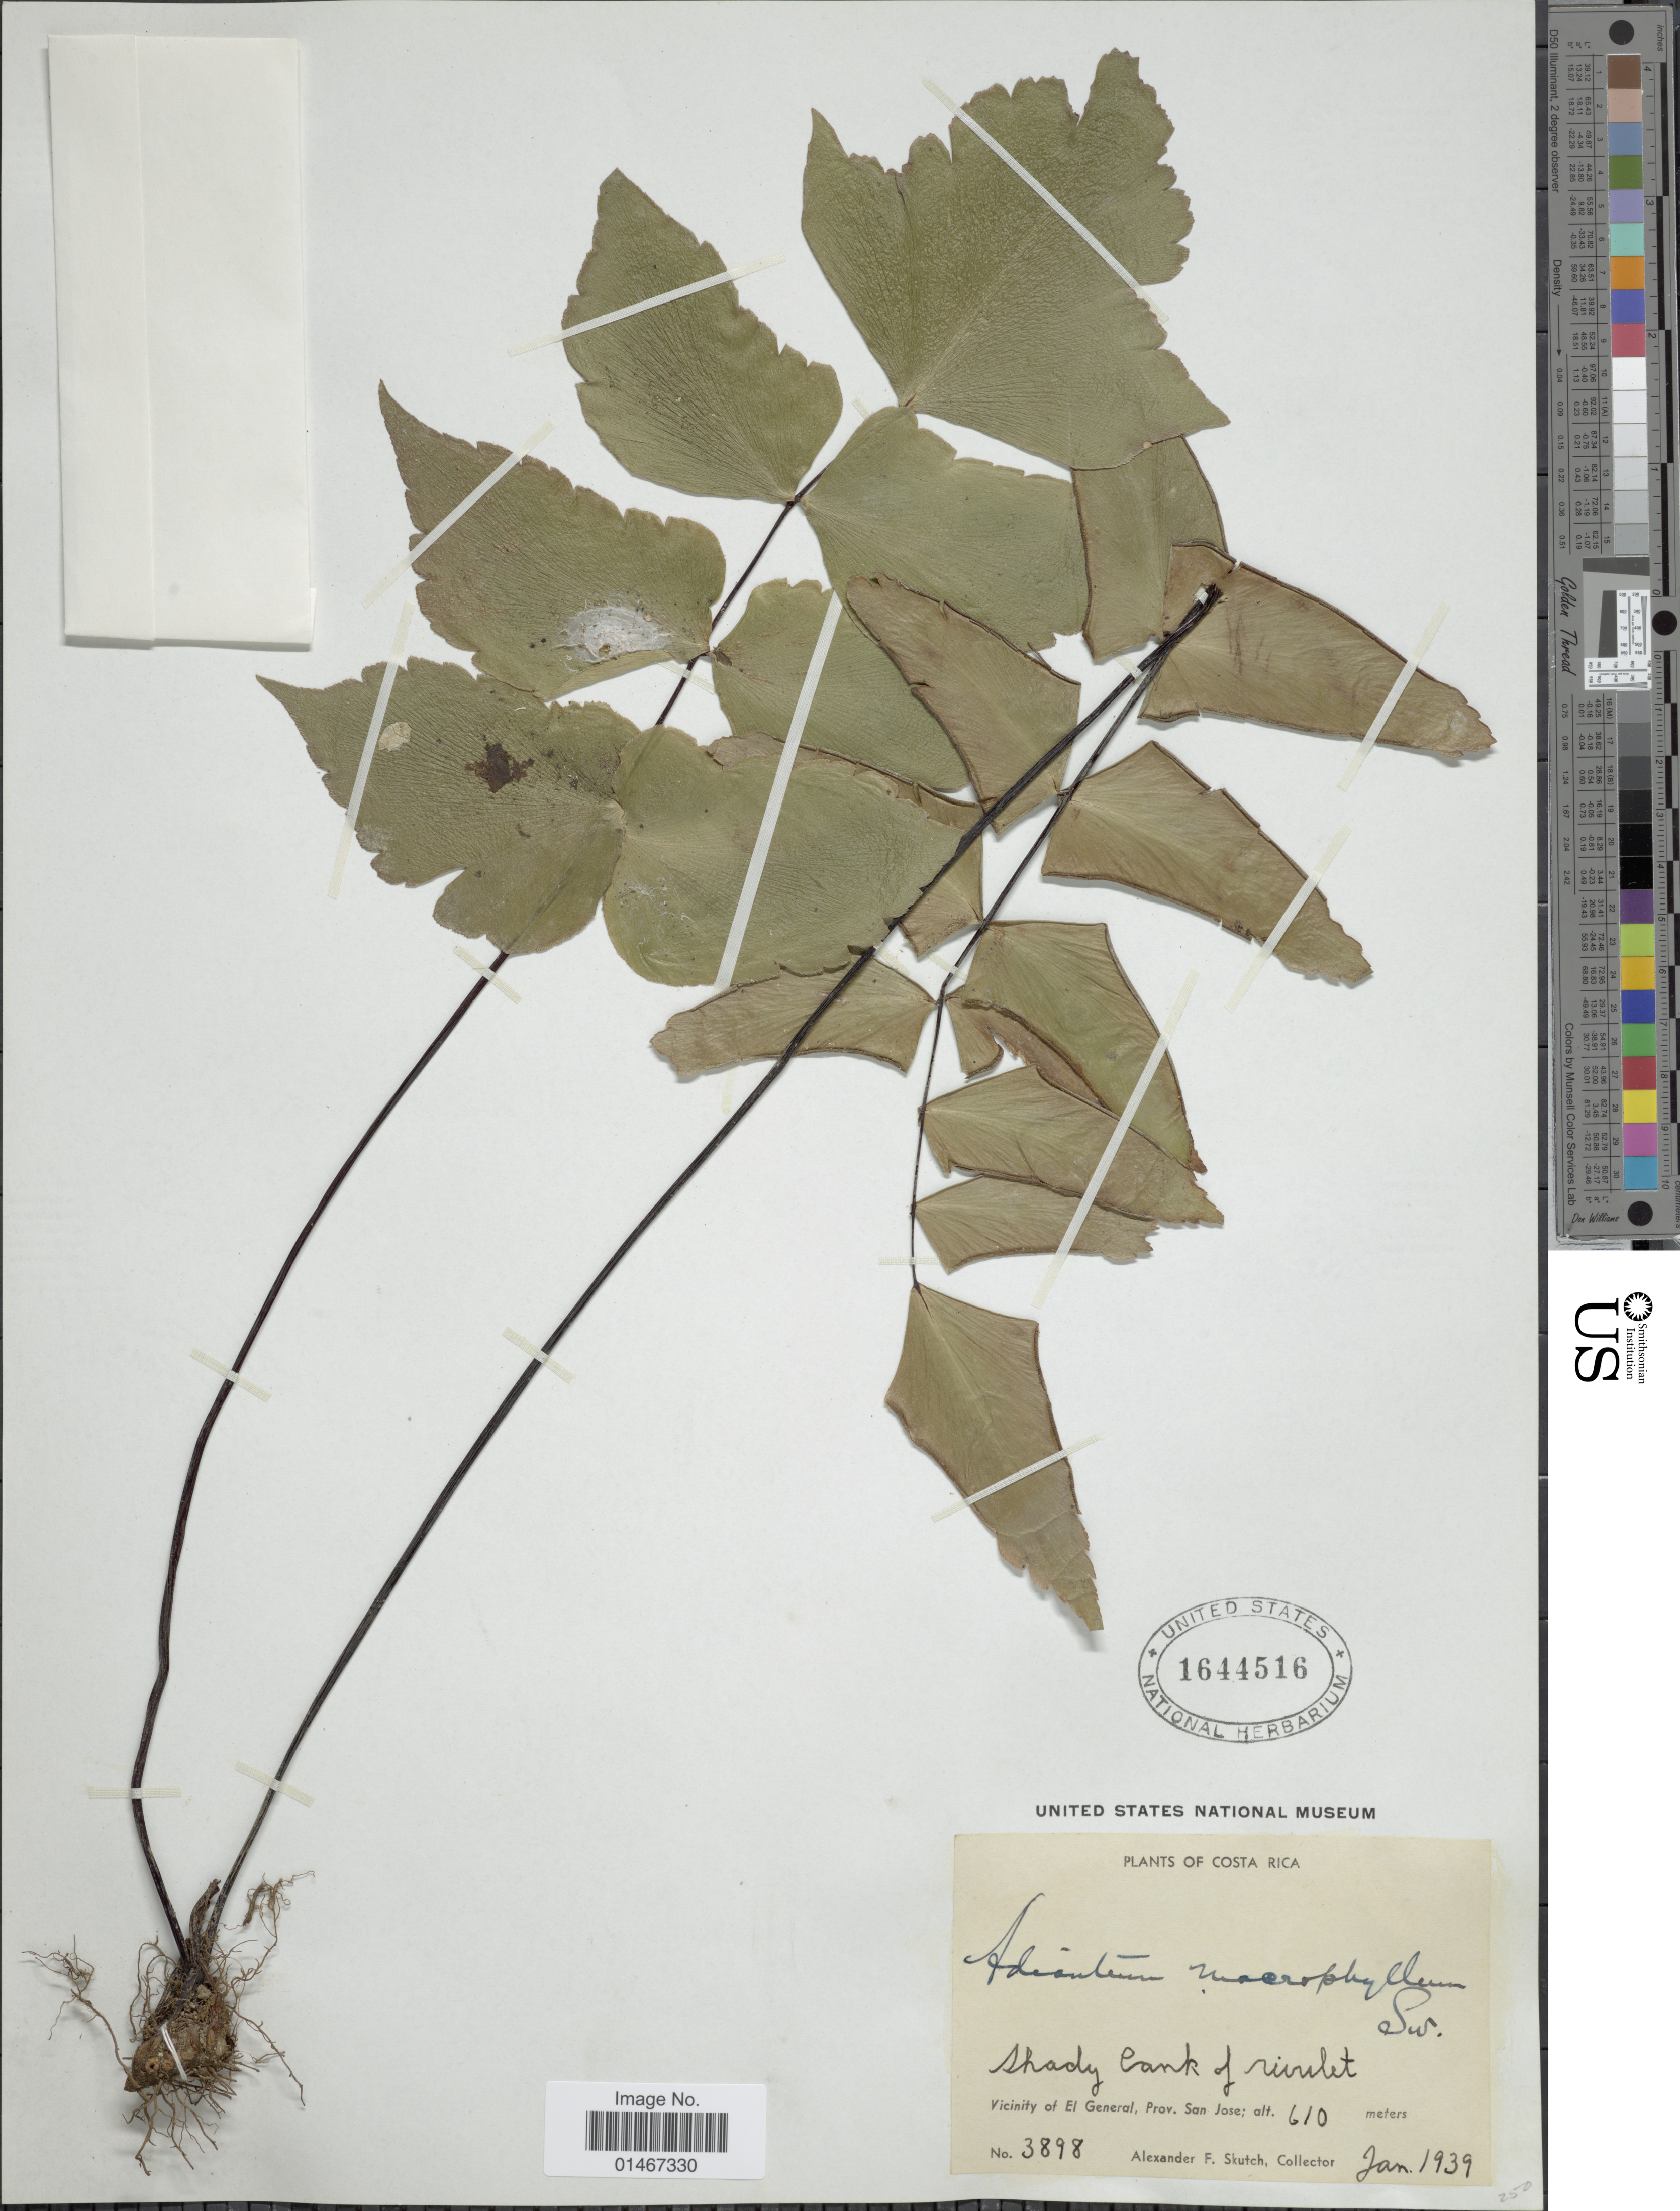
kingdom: Plantae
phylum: Tracheophyta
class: Polypodiopsida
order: Polypodiales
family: Pteridaceae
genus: Adiantum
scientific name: Adiantum macrophyllum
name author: Sw.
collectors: A. F. Skutch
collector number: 3898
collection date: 1939-01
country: Costa Rica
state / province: San José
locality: Vicinity of El General, Prov. San Jose.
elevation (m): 610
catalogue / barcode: US 1644516